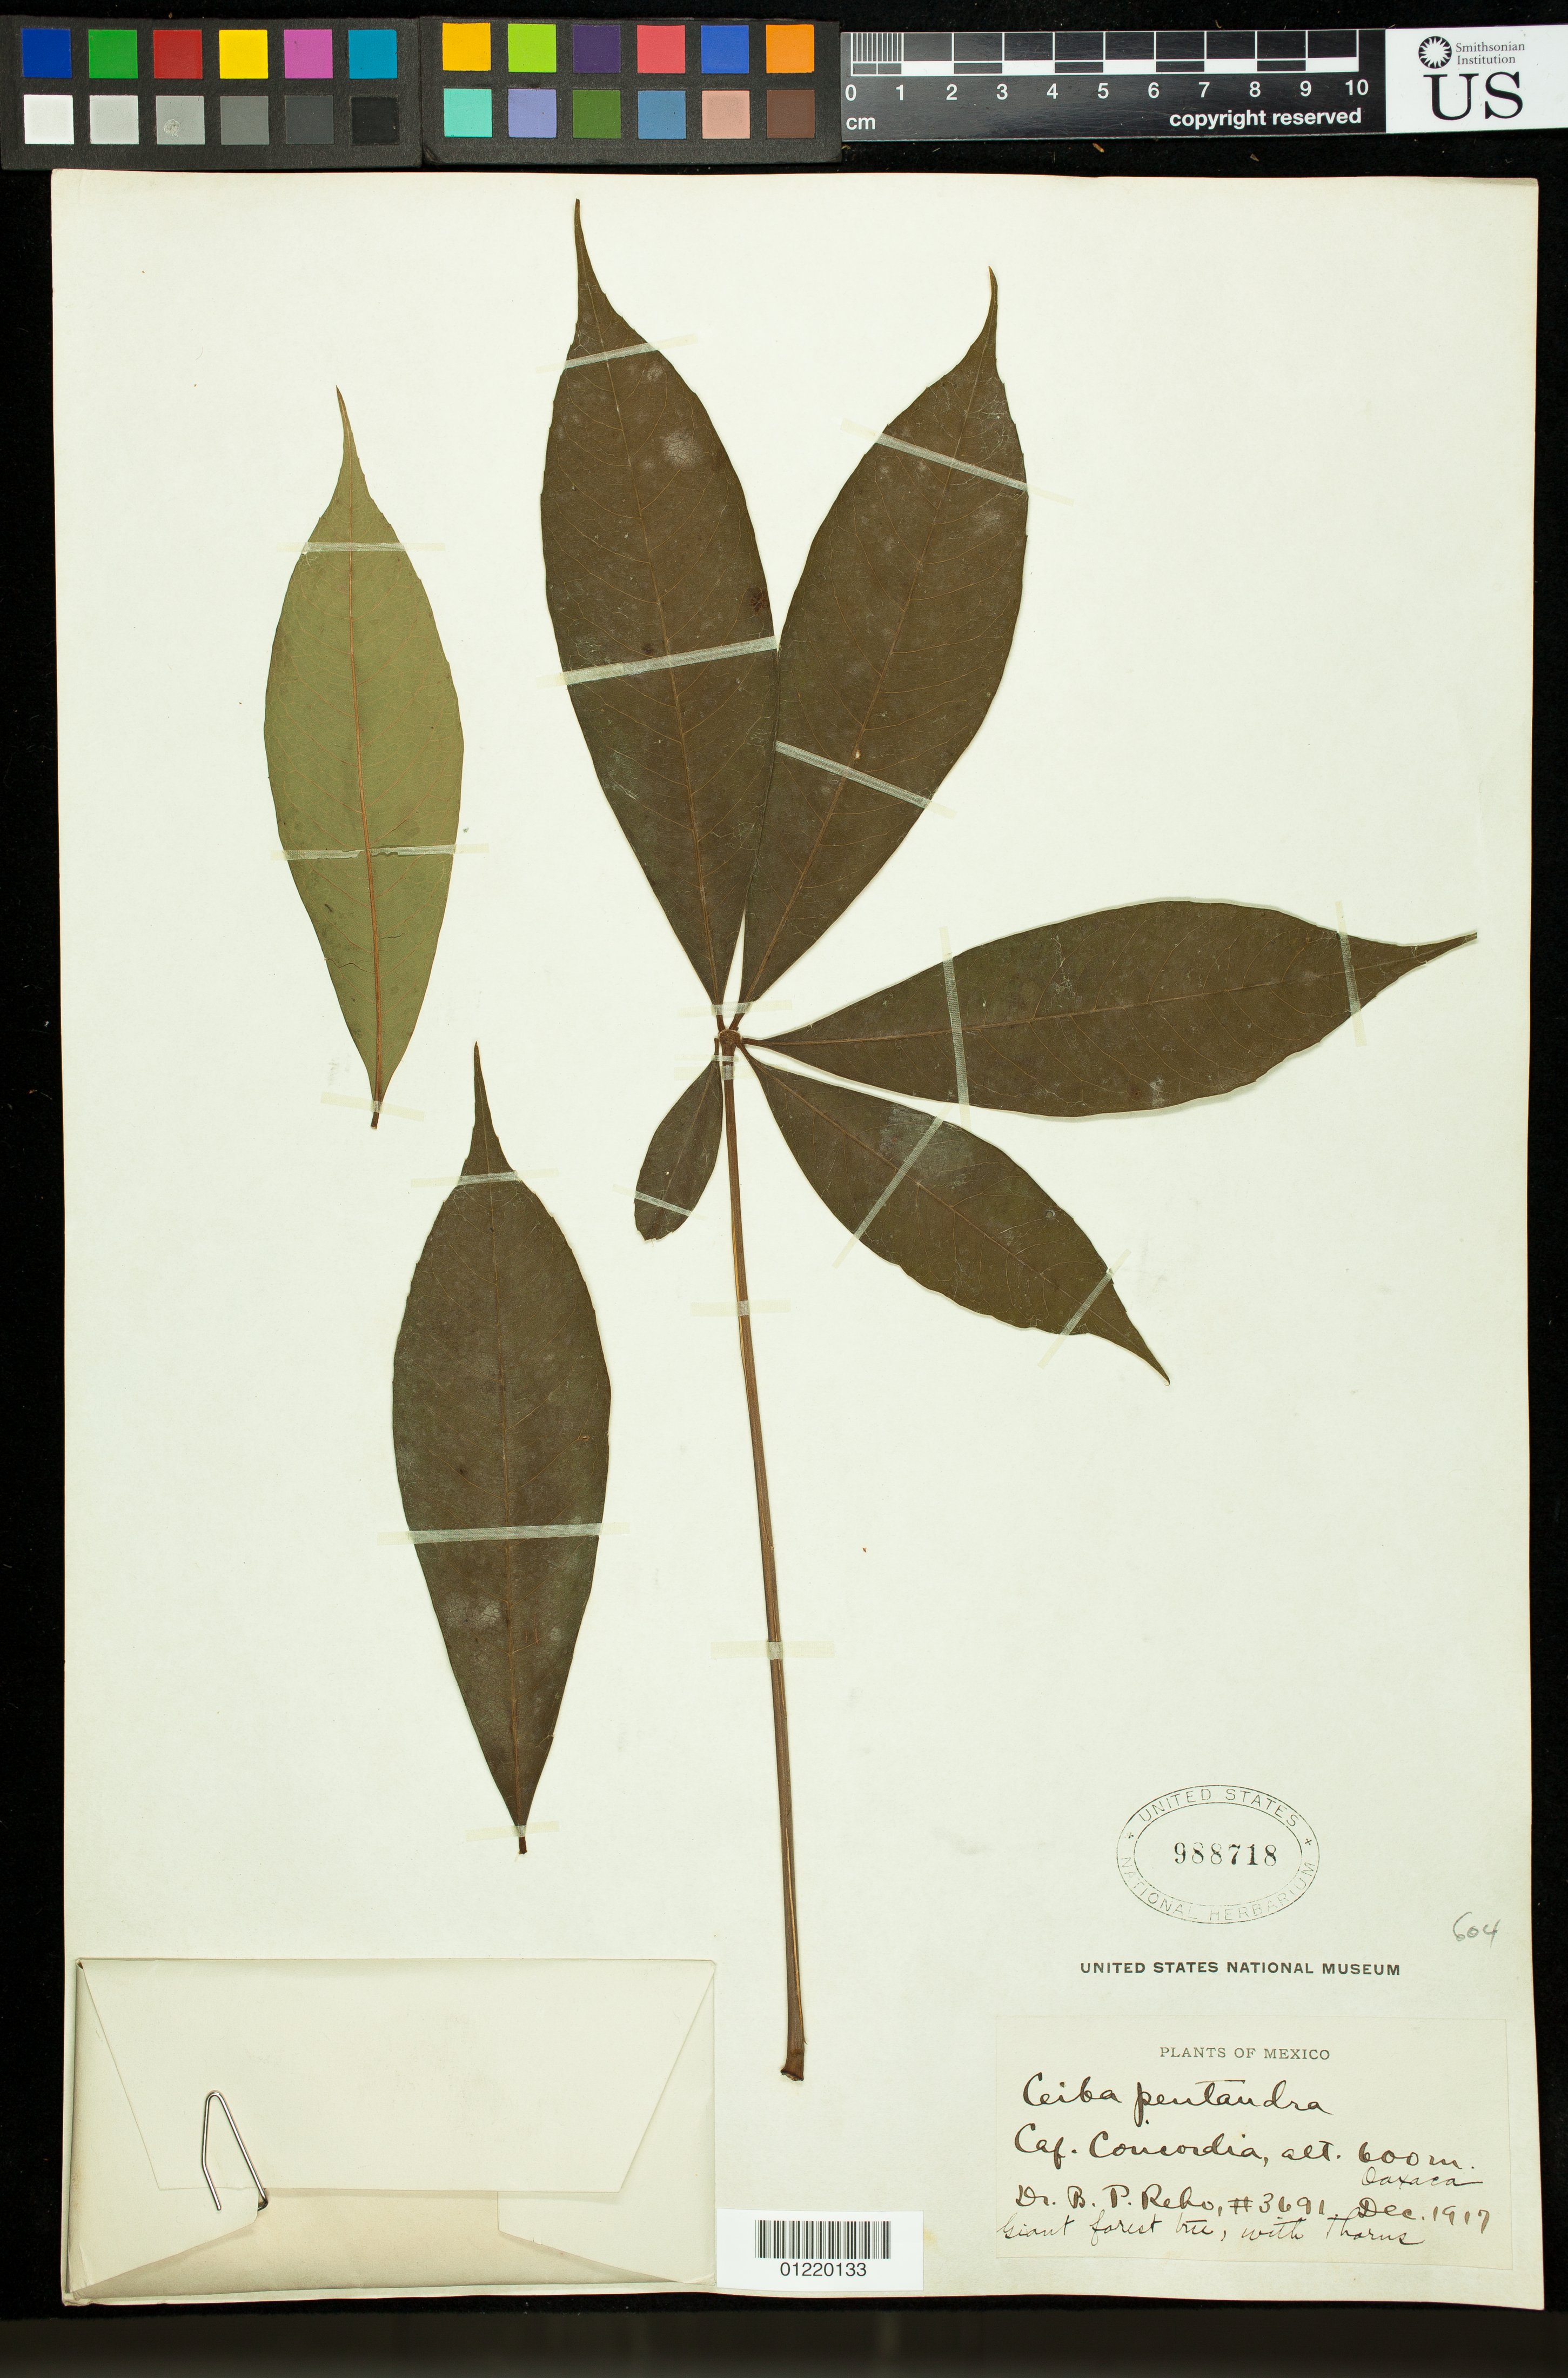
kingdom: Plantae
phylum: Tracheophyta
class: Magnoliopsida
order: Malvales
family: Malvaceae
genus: Ceiba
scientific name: Ceiba parvifolia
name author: Rose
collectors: B. P. Reko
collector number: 3691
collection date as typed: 1917-12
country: Mexico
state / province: Oaxaca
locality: Caf. Concordia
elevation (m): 600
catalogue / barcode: US 988718